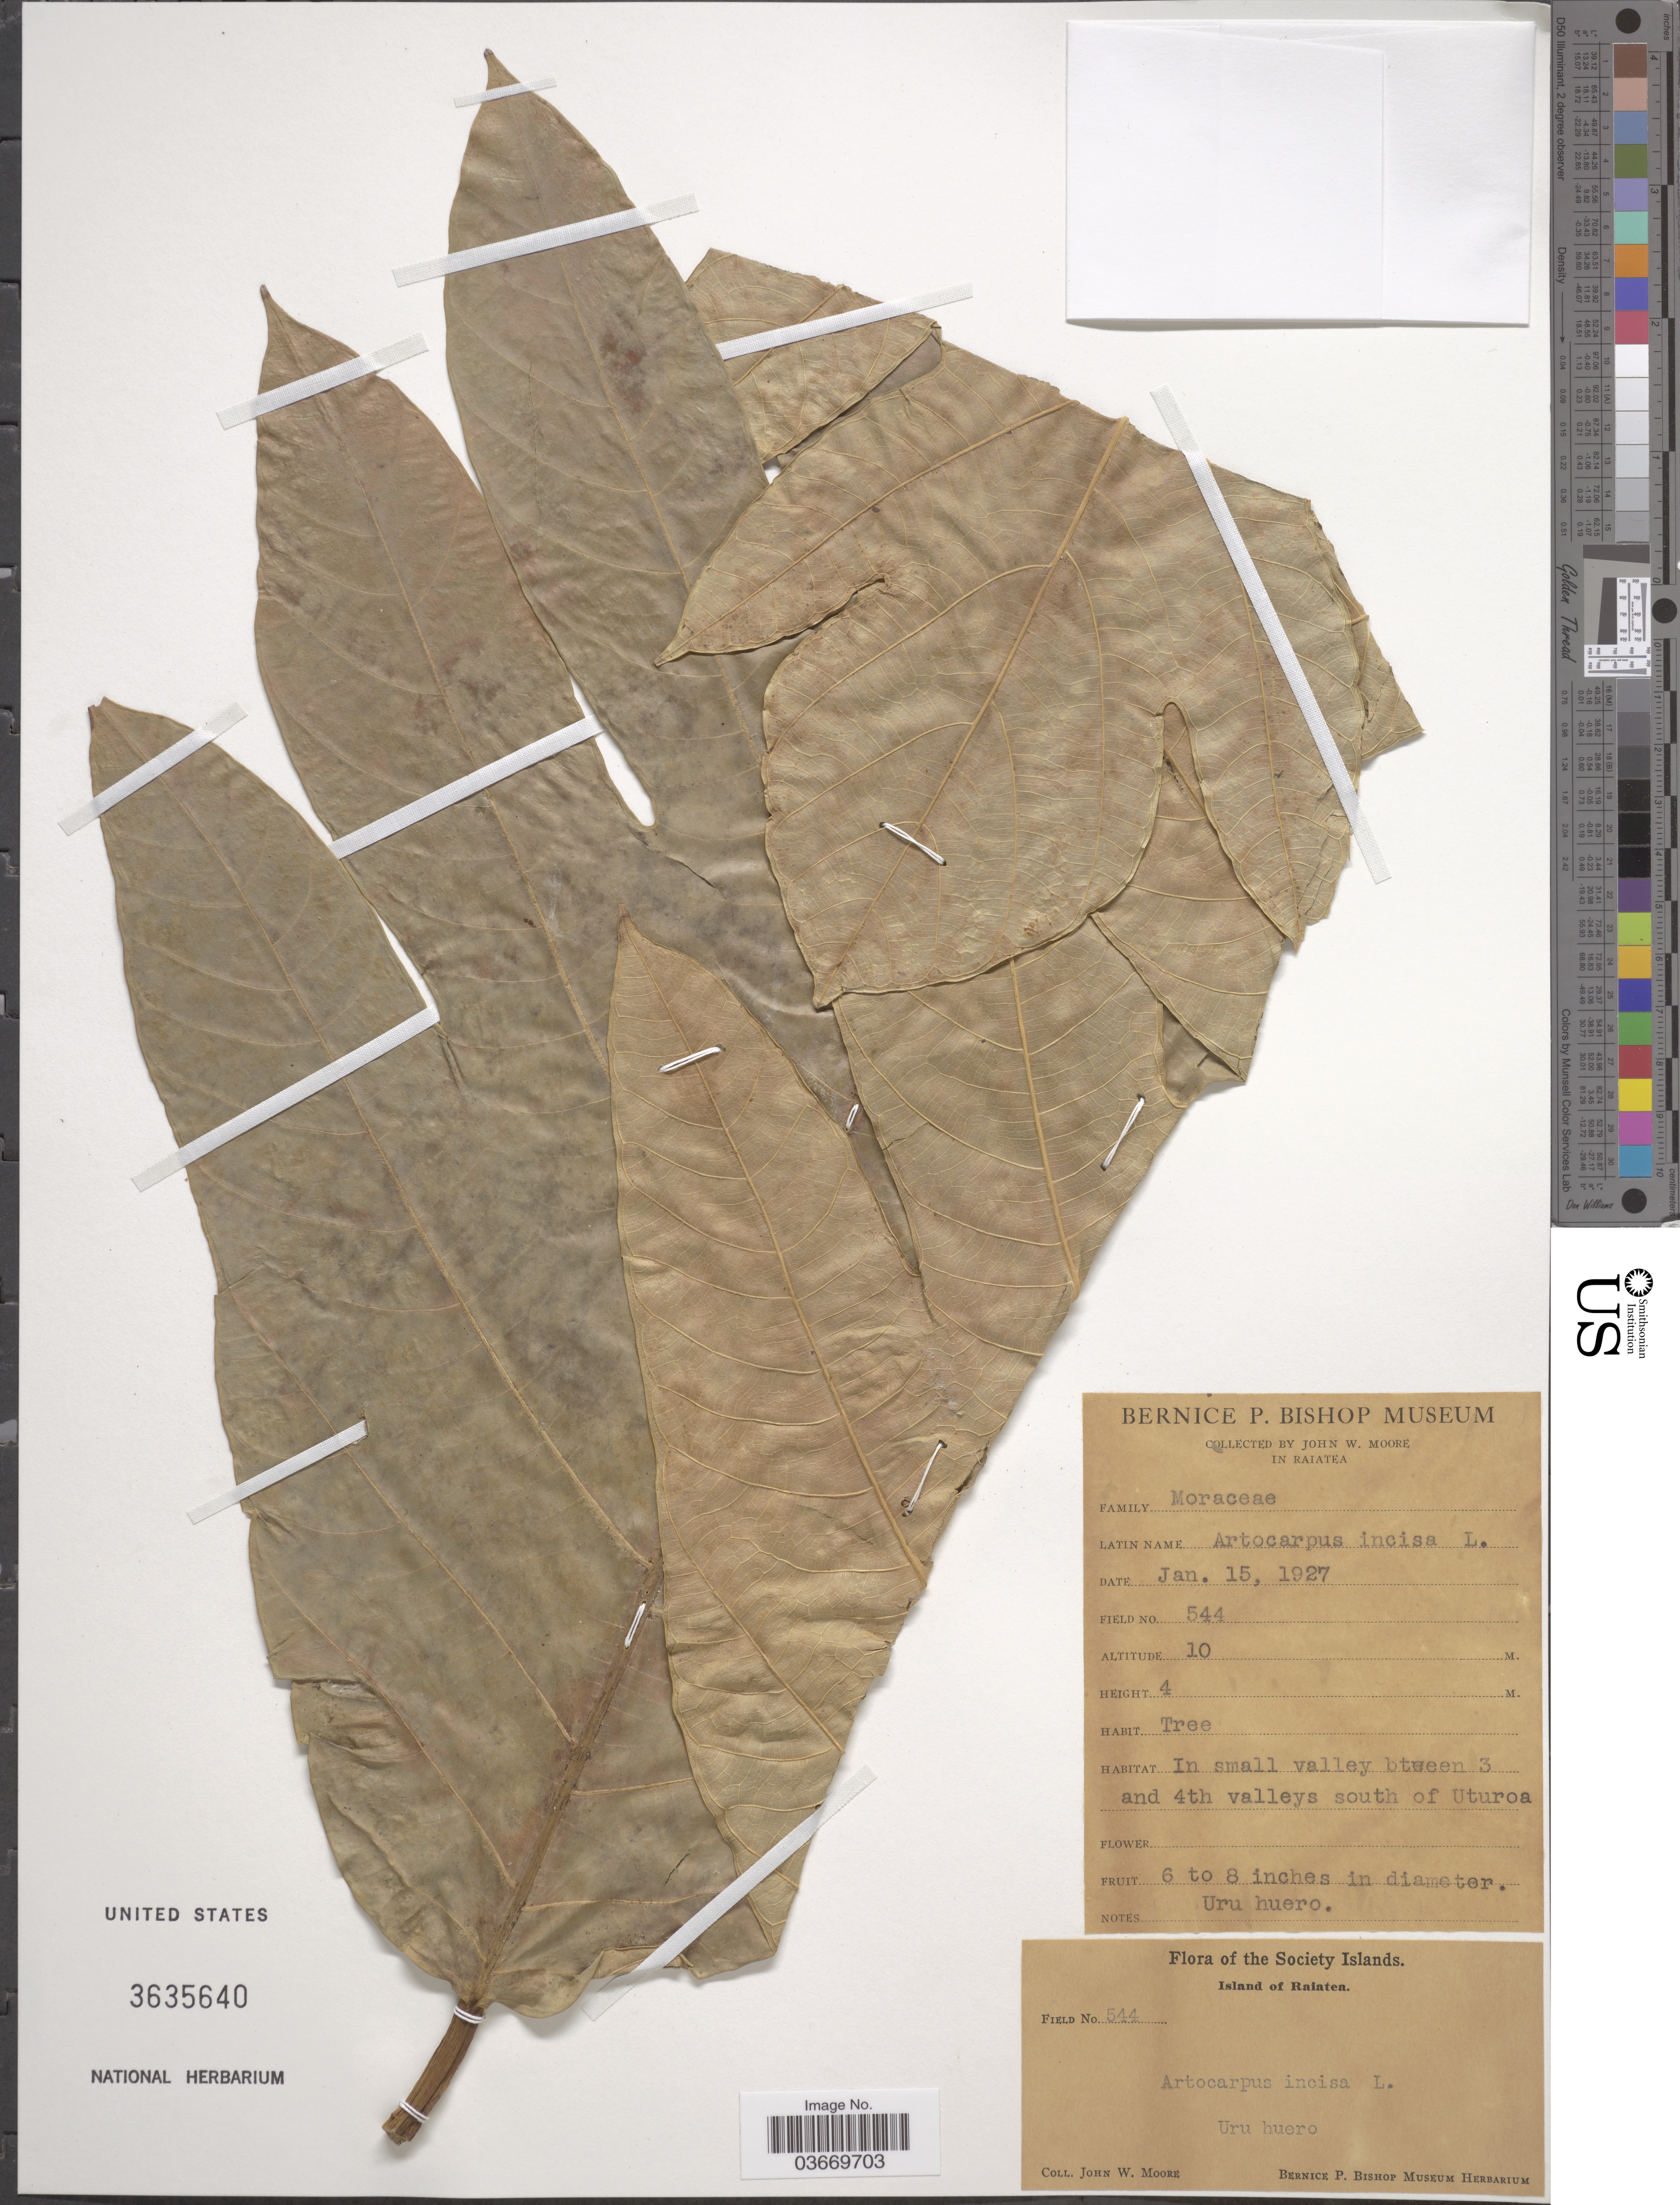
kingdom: Plantae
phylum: Tracheophyta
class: Magnoliopsida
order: Rosales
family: Moraceae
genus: Artocarpus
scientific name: Artocarpus altilis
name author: (Parkinson) Fosberg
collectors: J. Moore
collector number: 544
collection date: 1927-01-15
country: French Polynesia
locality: Society Islands. Island of Raiatea. In small valley between 3 and 4th valleys south of Uturoa.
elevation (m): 10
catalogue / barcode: US 3635640